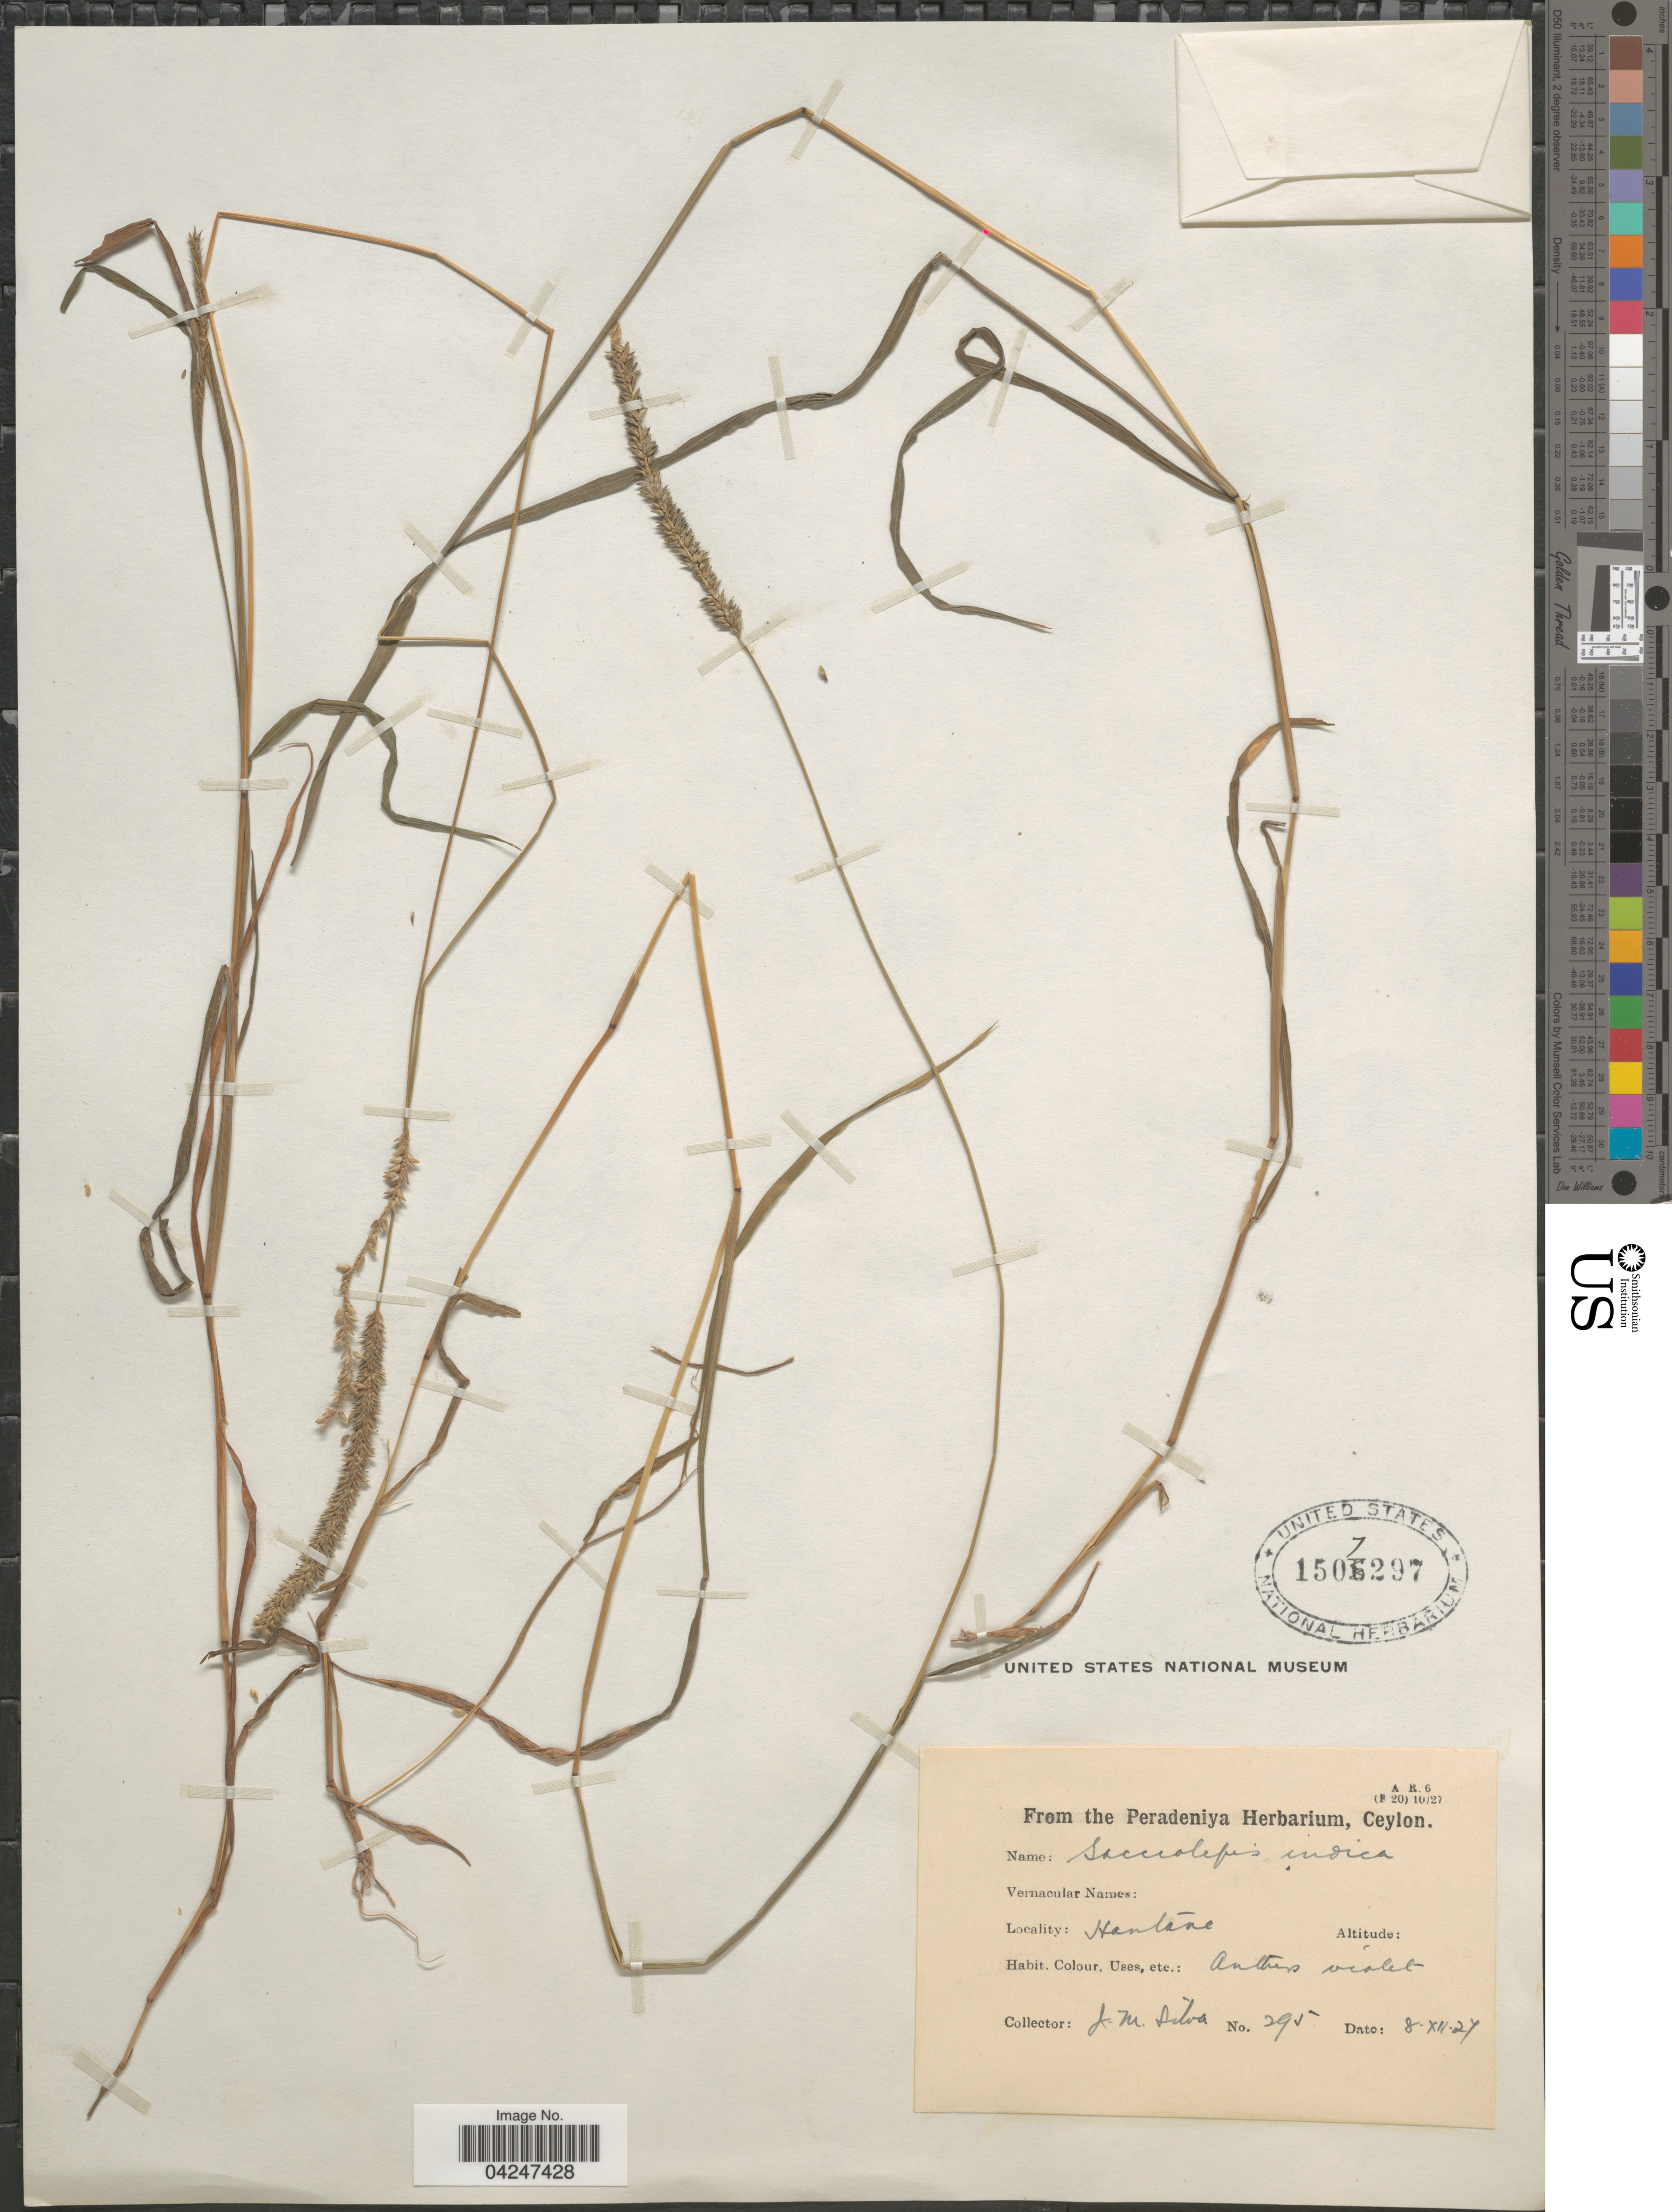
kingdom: Plantae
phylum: Tracheophyta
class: Liliopsida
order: Poales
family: Poaceae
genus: Sacciolepis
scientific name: Sacciolepis indica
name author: (L.) Chase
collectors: J. M. Silva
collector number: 295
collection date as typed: Transcribed d/m/y: 8/12/27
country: Sri Lanka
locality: Hantana.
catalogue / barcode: US 1507297